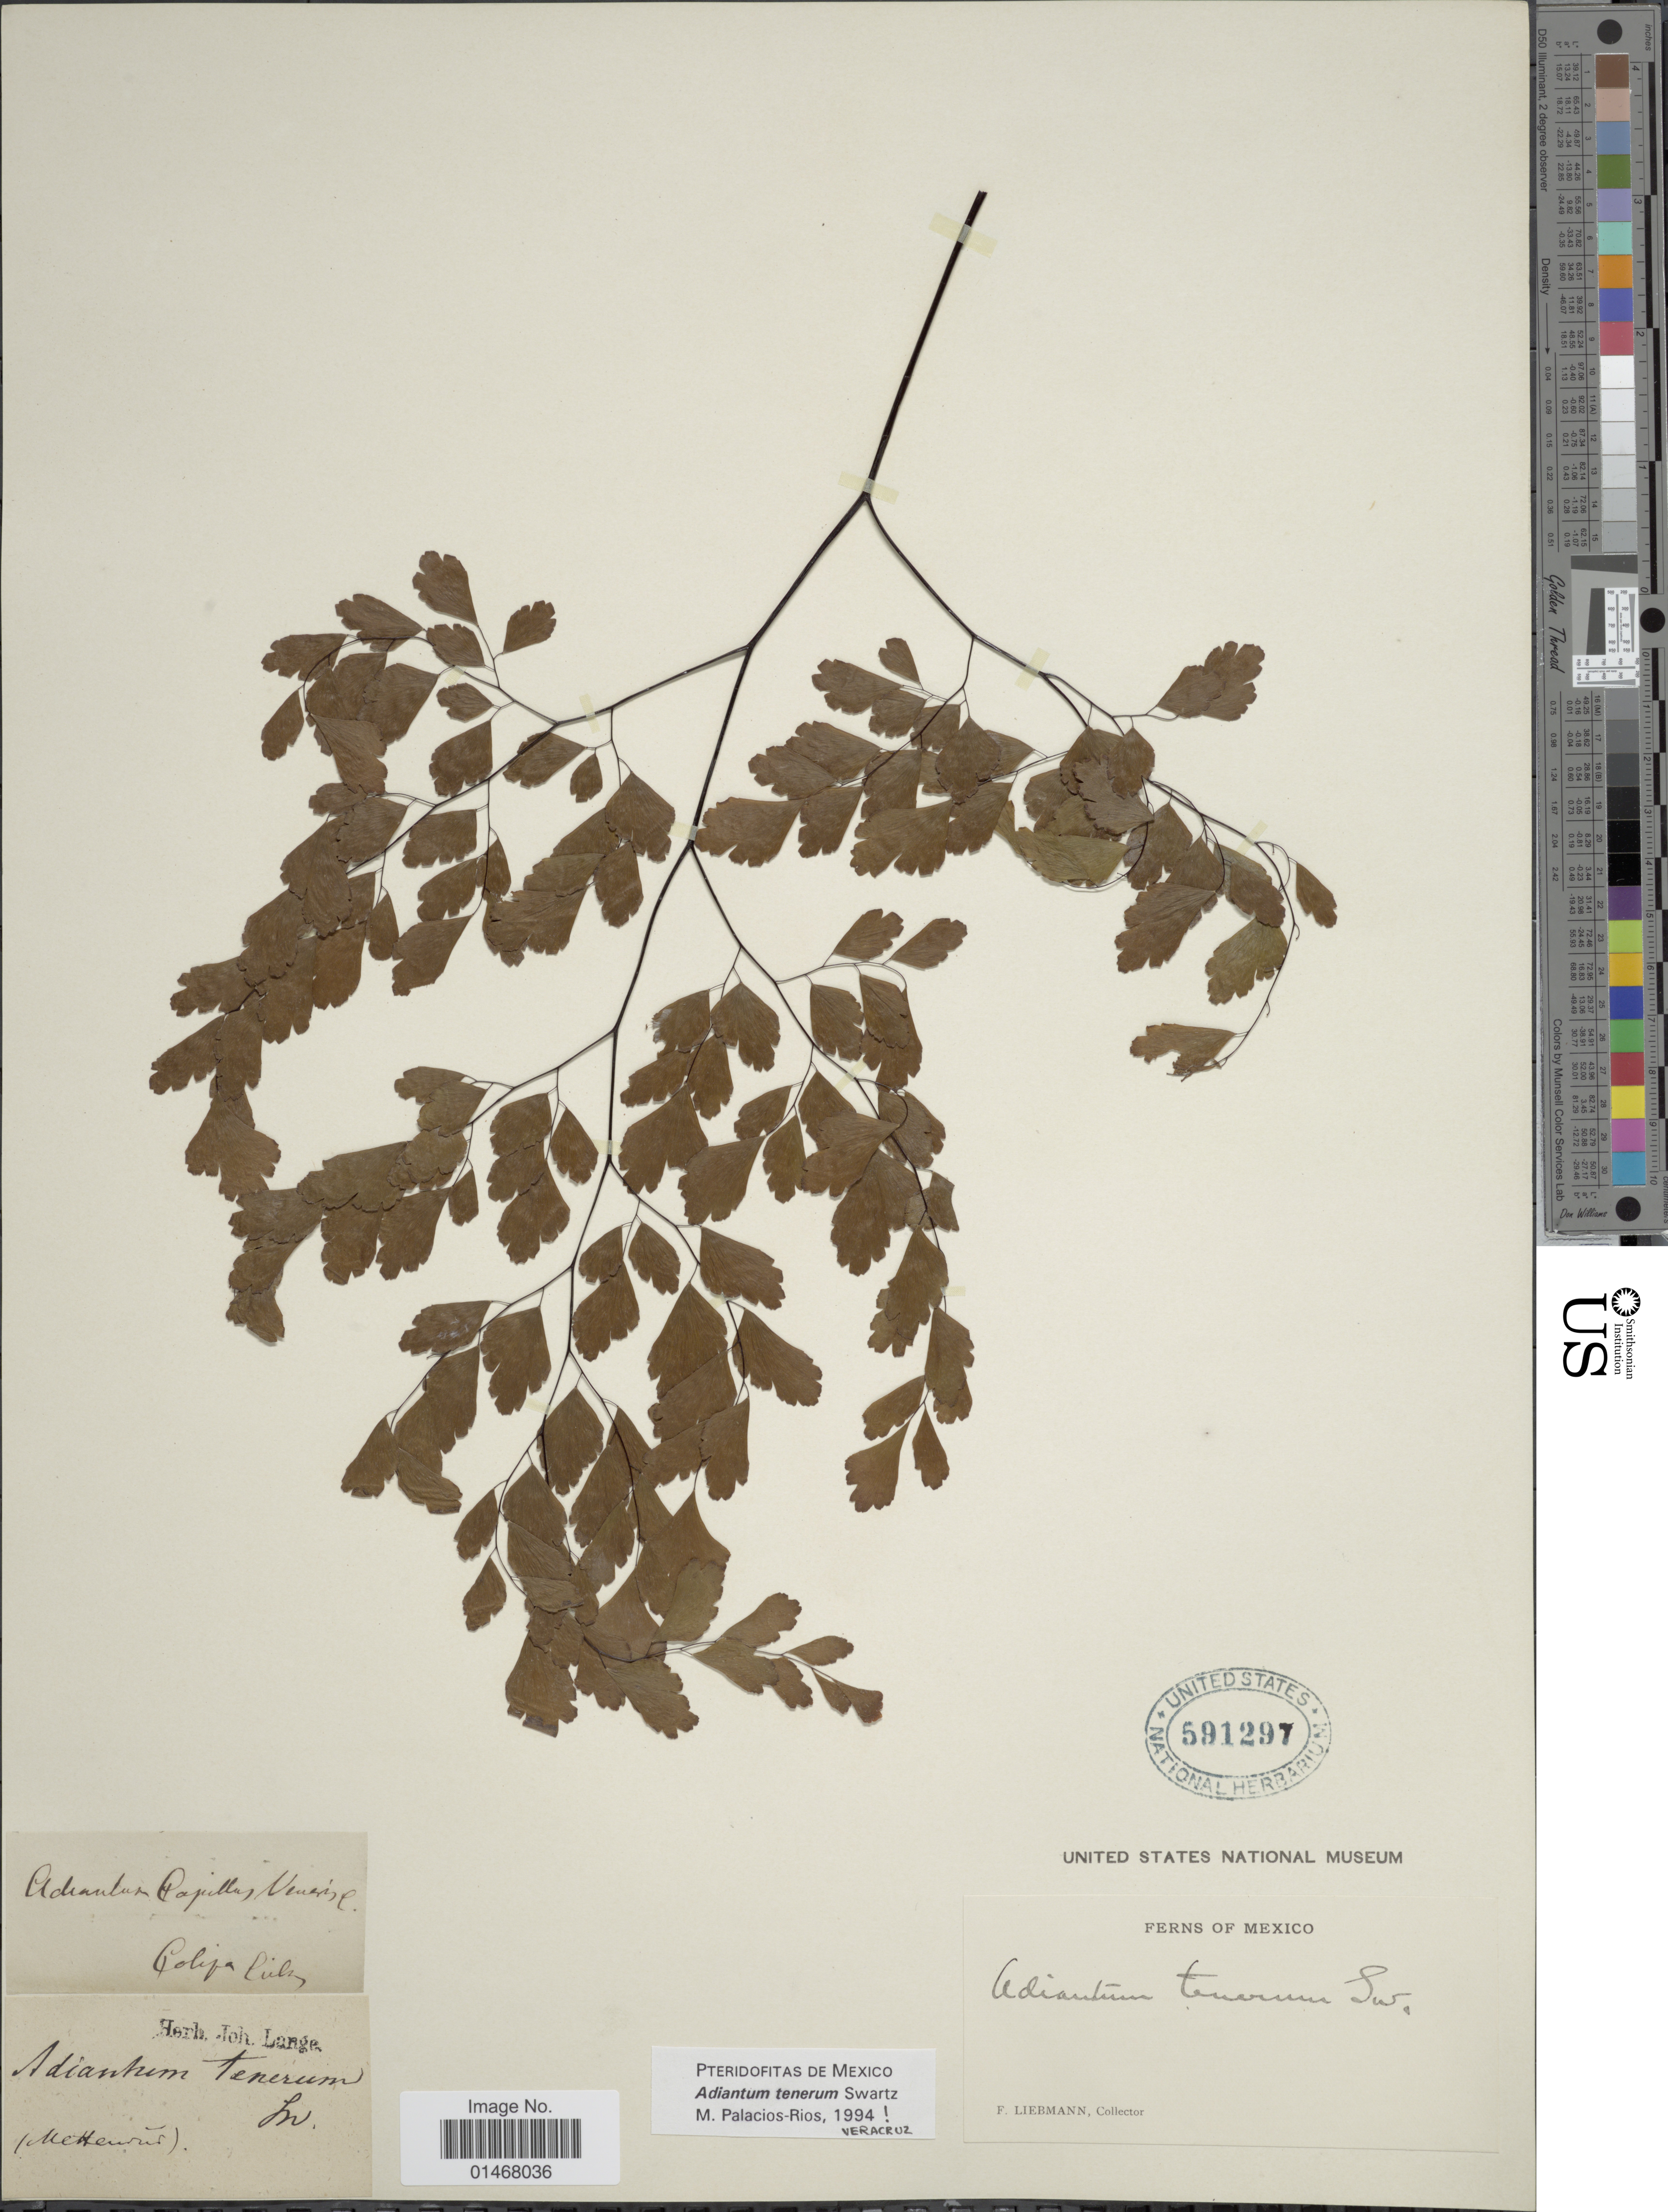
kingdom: Plantae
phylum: Tracheophyta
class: Polypodiopsida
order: Polypodiales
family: Pteridaceae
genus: Adiantum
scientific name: Adiantum tenerum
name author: Sw.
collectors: F. Liebmann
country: Mexico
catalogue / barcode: US 591297